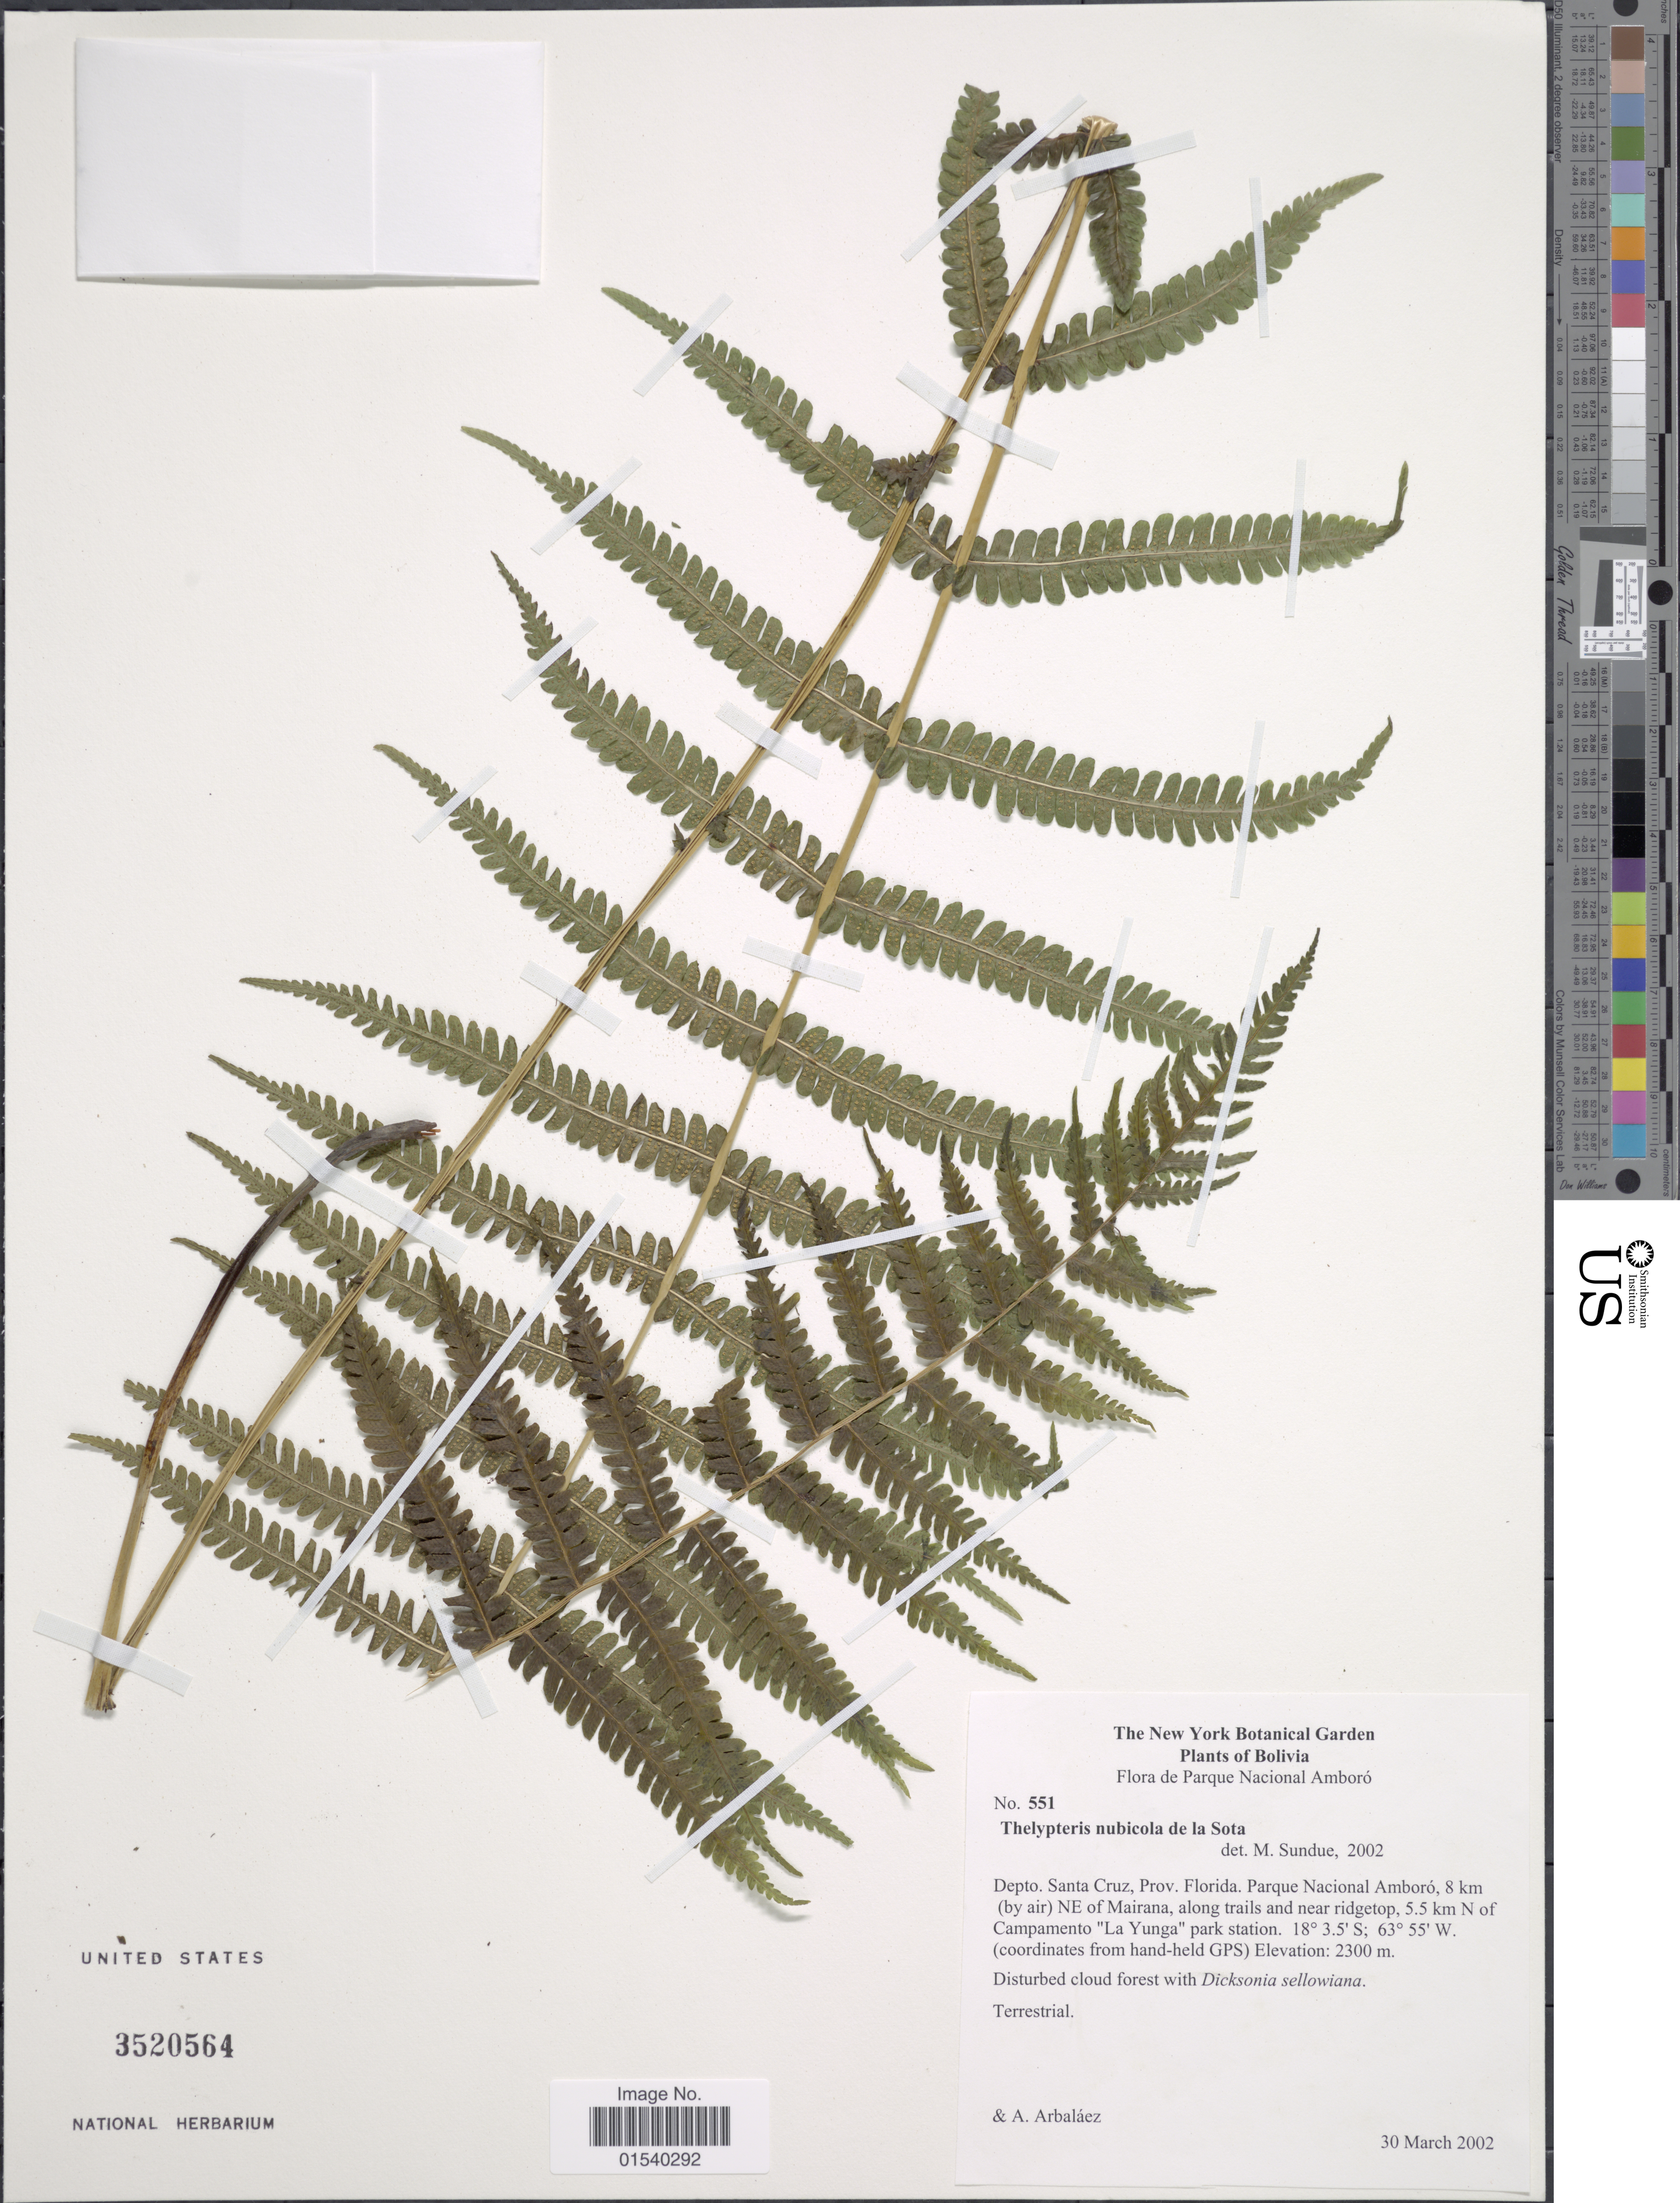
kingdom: Plantae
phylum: Tracheophyta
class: Polypodiopsida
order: Polypodiales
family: Thelypteridaceae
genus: Amauropelta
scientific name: Amauropelta nubicola (de la Sota) comb. nov., ined 2015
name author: (de la Sota)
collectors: A. Arbaláez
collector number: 551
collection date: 2002-03-30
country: Bolivia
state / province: Santa Cruz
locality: Depto. Santa Cruz, Prov. Florida. Parque Nacional Amboró, 8 km (by air) NE of Mairana, along trails and near ridgetop, 5.5 km N of Campamento 'La Yunga' park station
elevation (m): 2300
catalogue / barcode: US 3520564